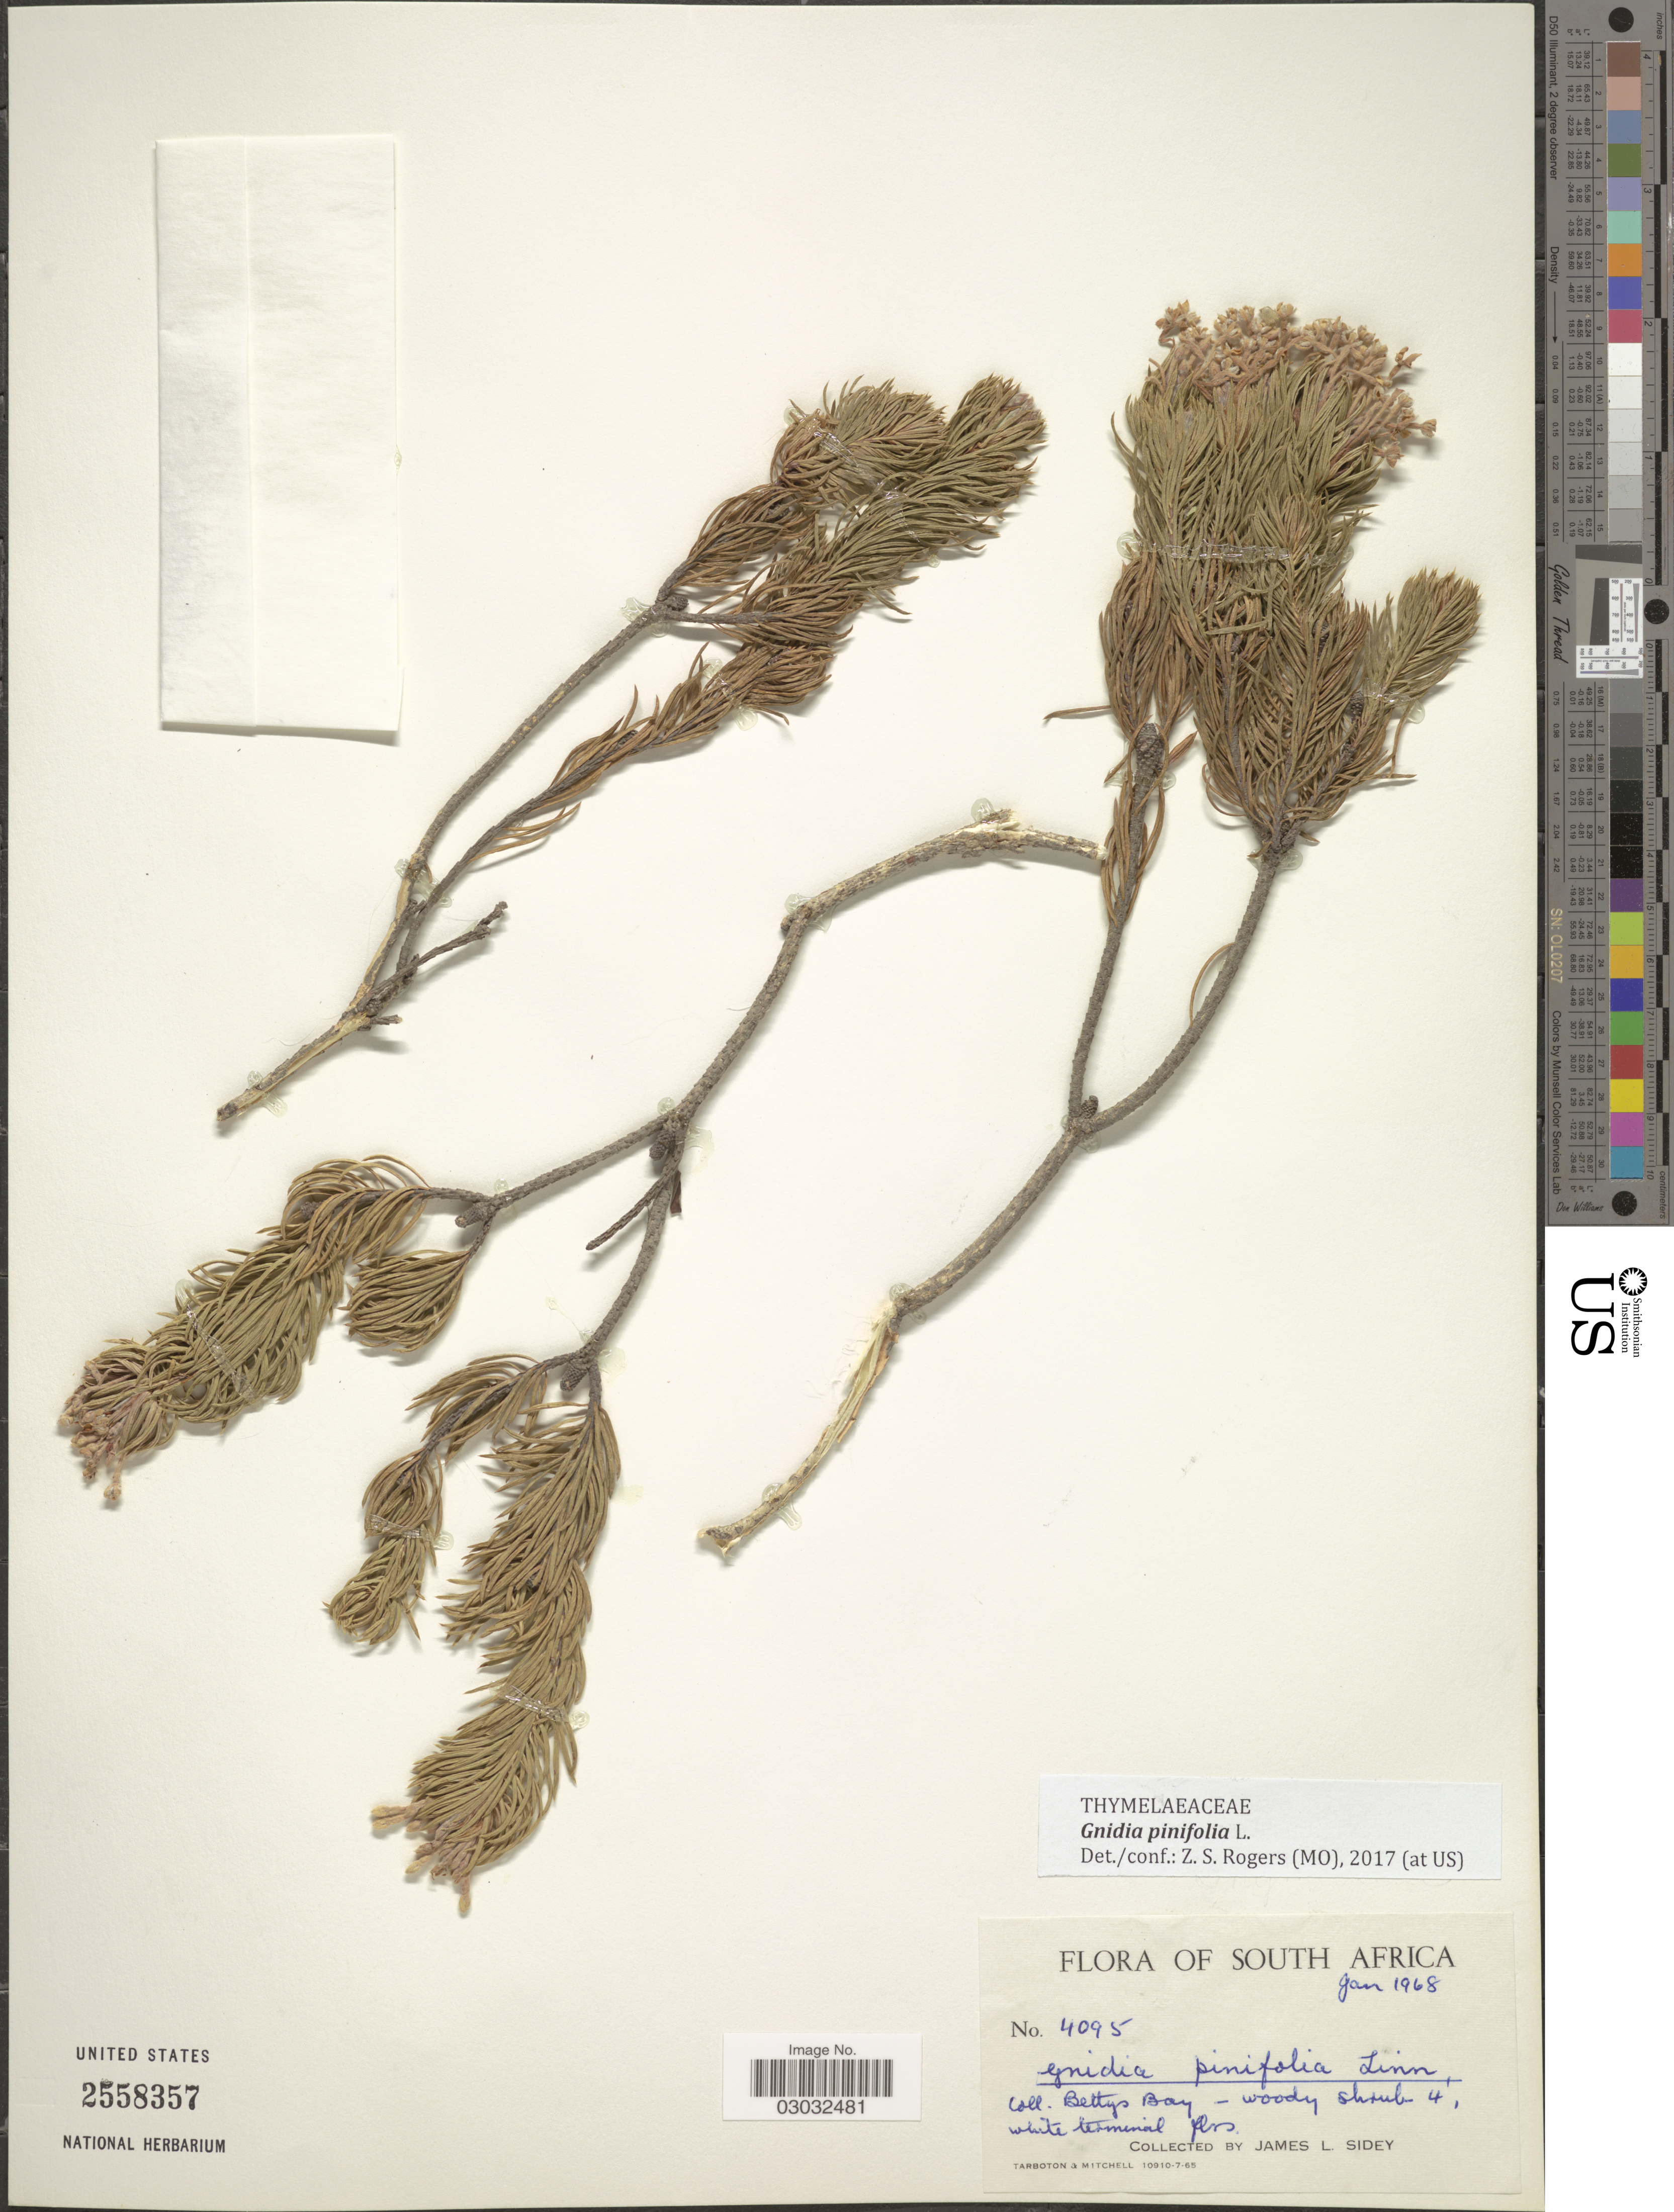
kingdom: Plantae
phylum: Tracheophyta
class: Magnoliopsida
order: Malvales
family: Thymelaeaceae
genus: Gnidia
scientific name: Gnidia pinifolia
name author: L.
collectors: J. L. Sidey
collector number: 4095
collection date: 1968-01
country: South Africa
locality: Bettys Bay.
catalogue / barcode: US 2558357